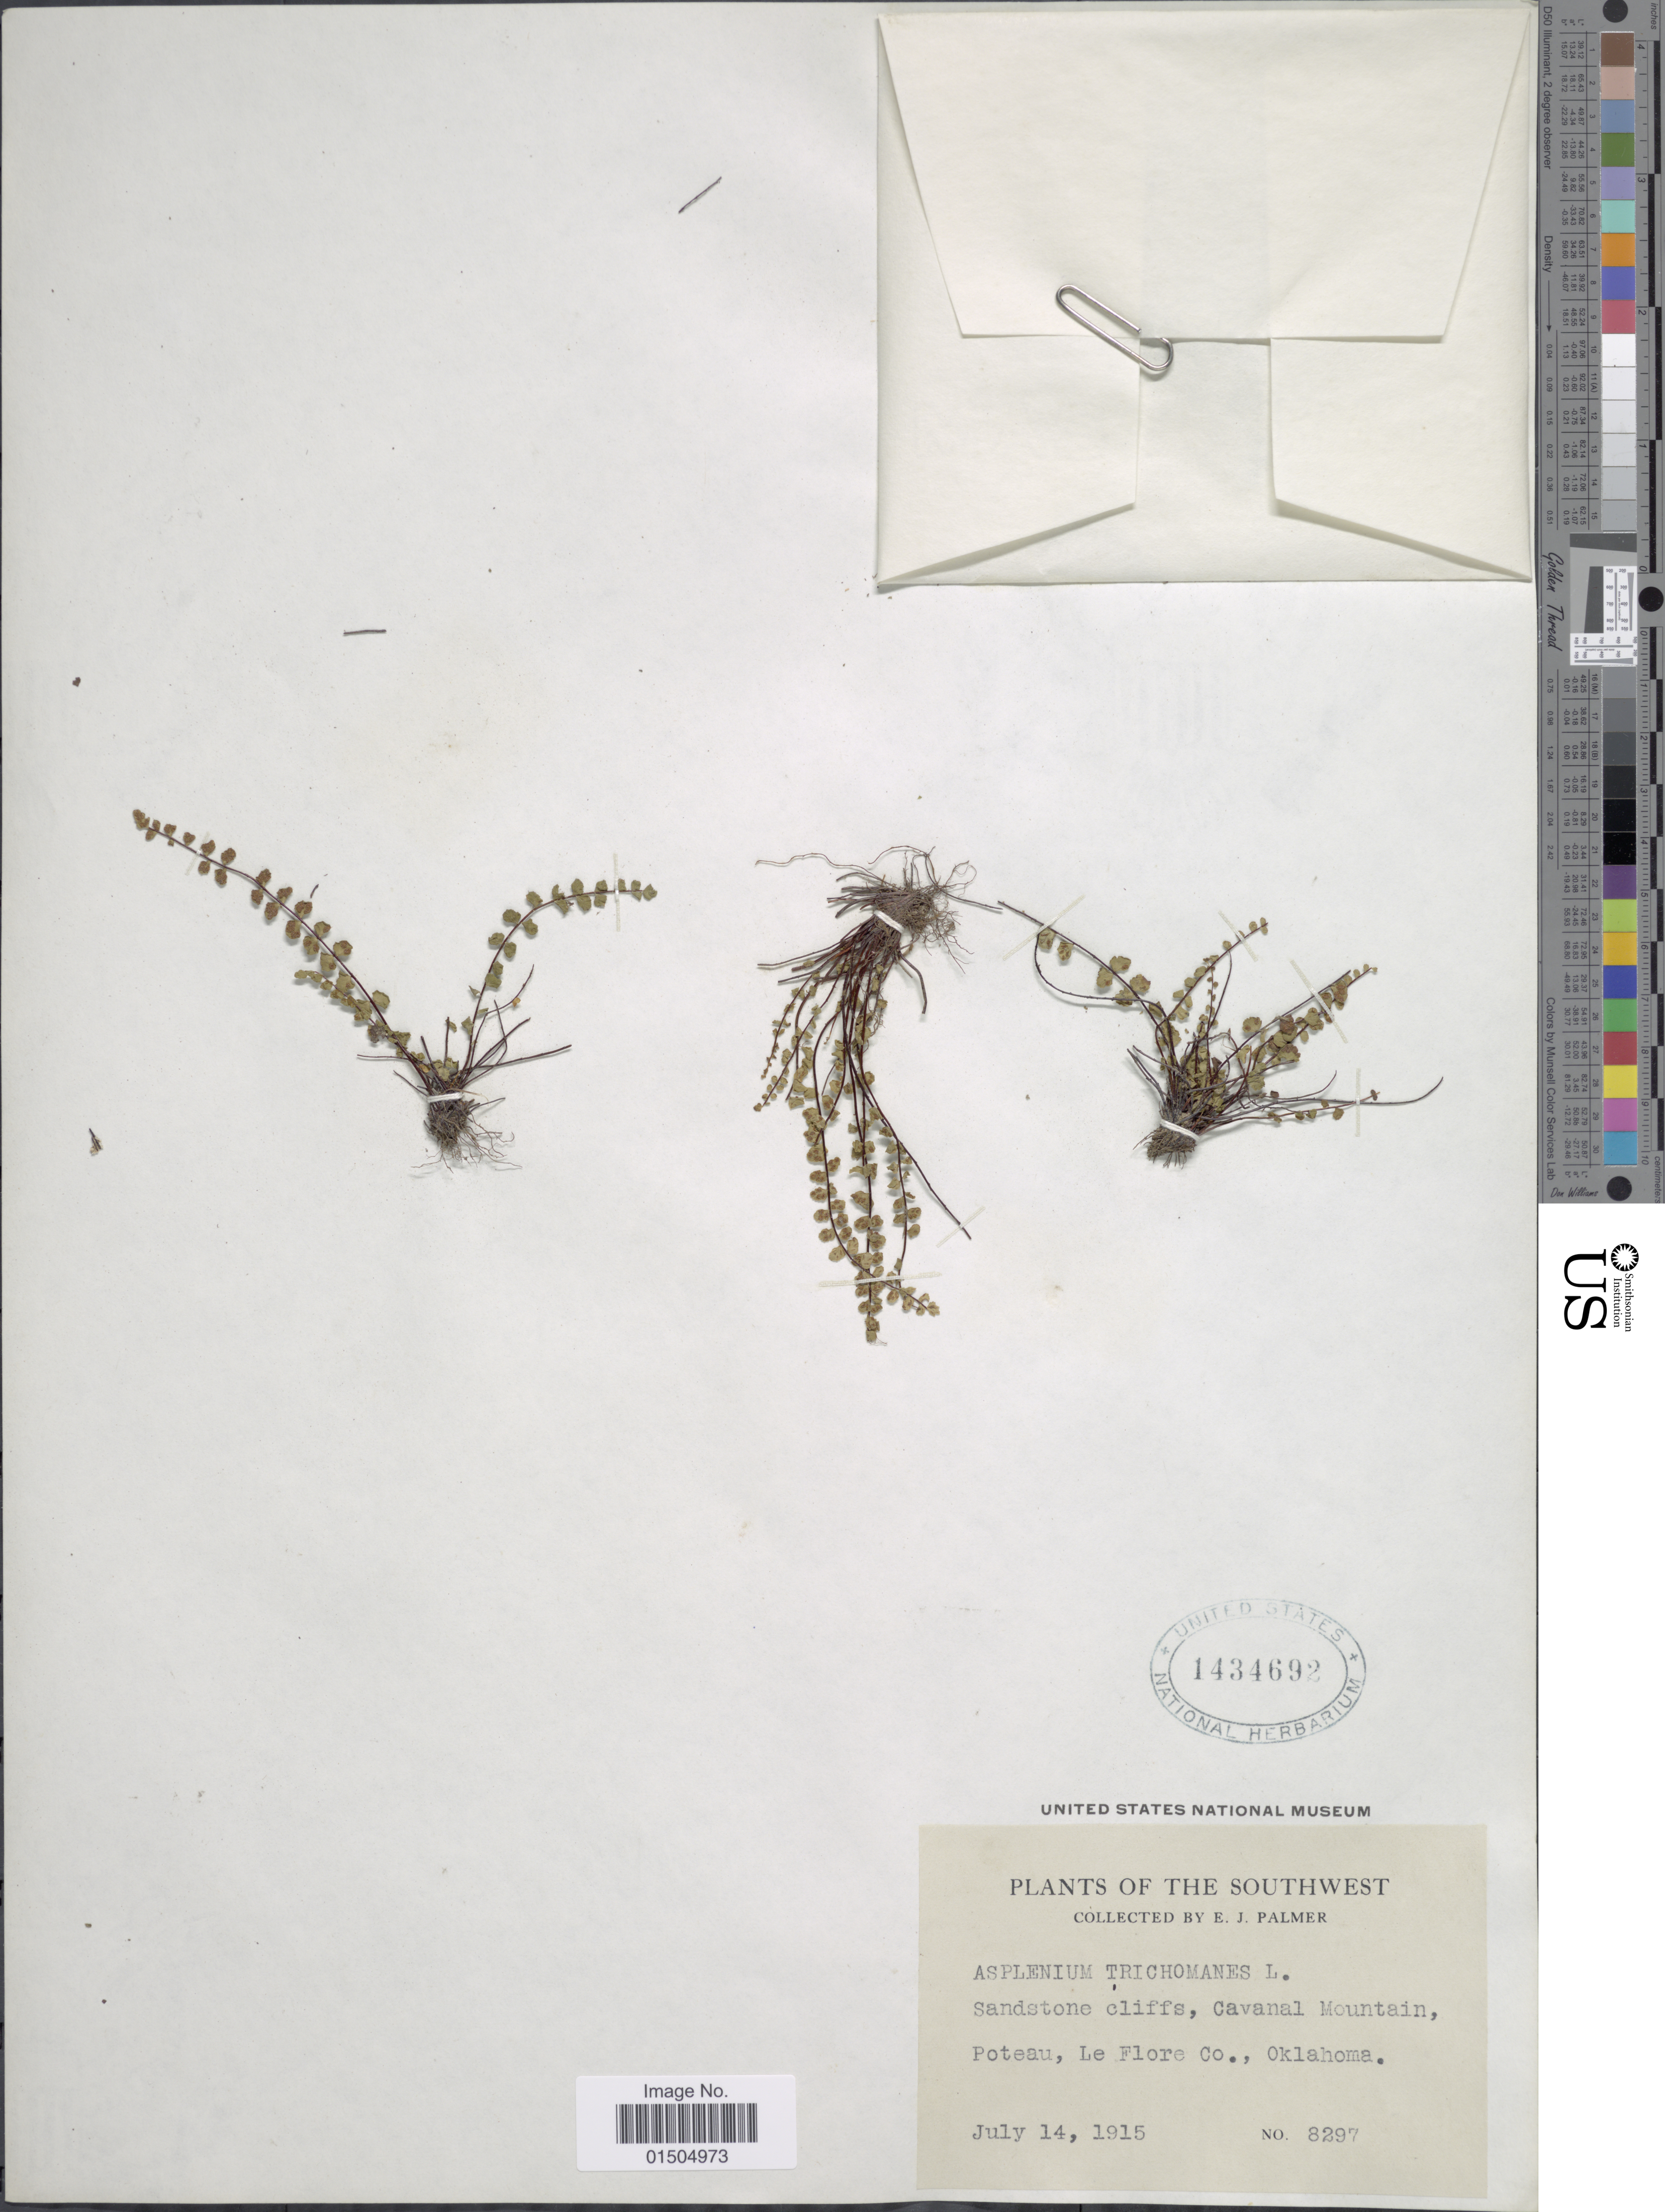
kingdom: Plantae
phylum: Tracheophyta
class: Polypodiopsida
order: Polypodiales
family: Aspleniaceae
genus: Asplenium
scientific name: Asplenium trichomanes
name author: L.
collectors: E. J. Palmer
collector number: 8297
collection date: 1915-07-14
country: United States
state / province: Oklahoma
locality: Southwest. Sandstone cliffs, Cavanal Mountain, Poteau, Le Flore Co.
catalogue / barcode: US 1434692